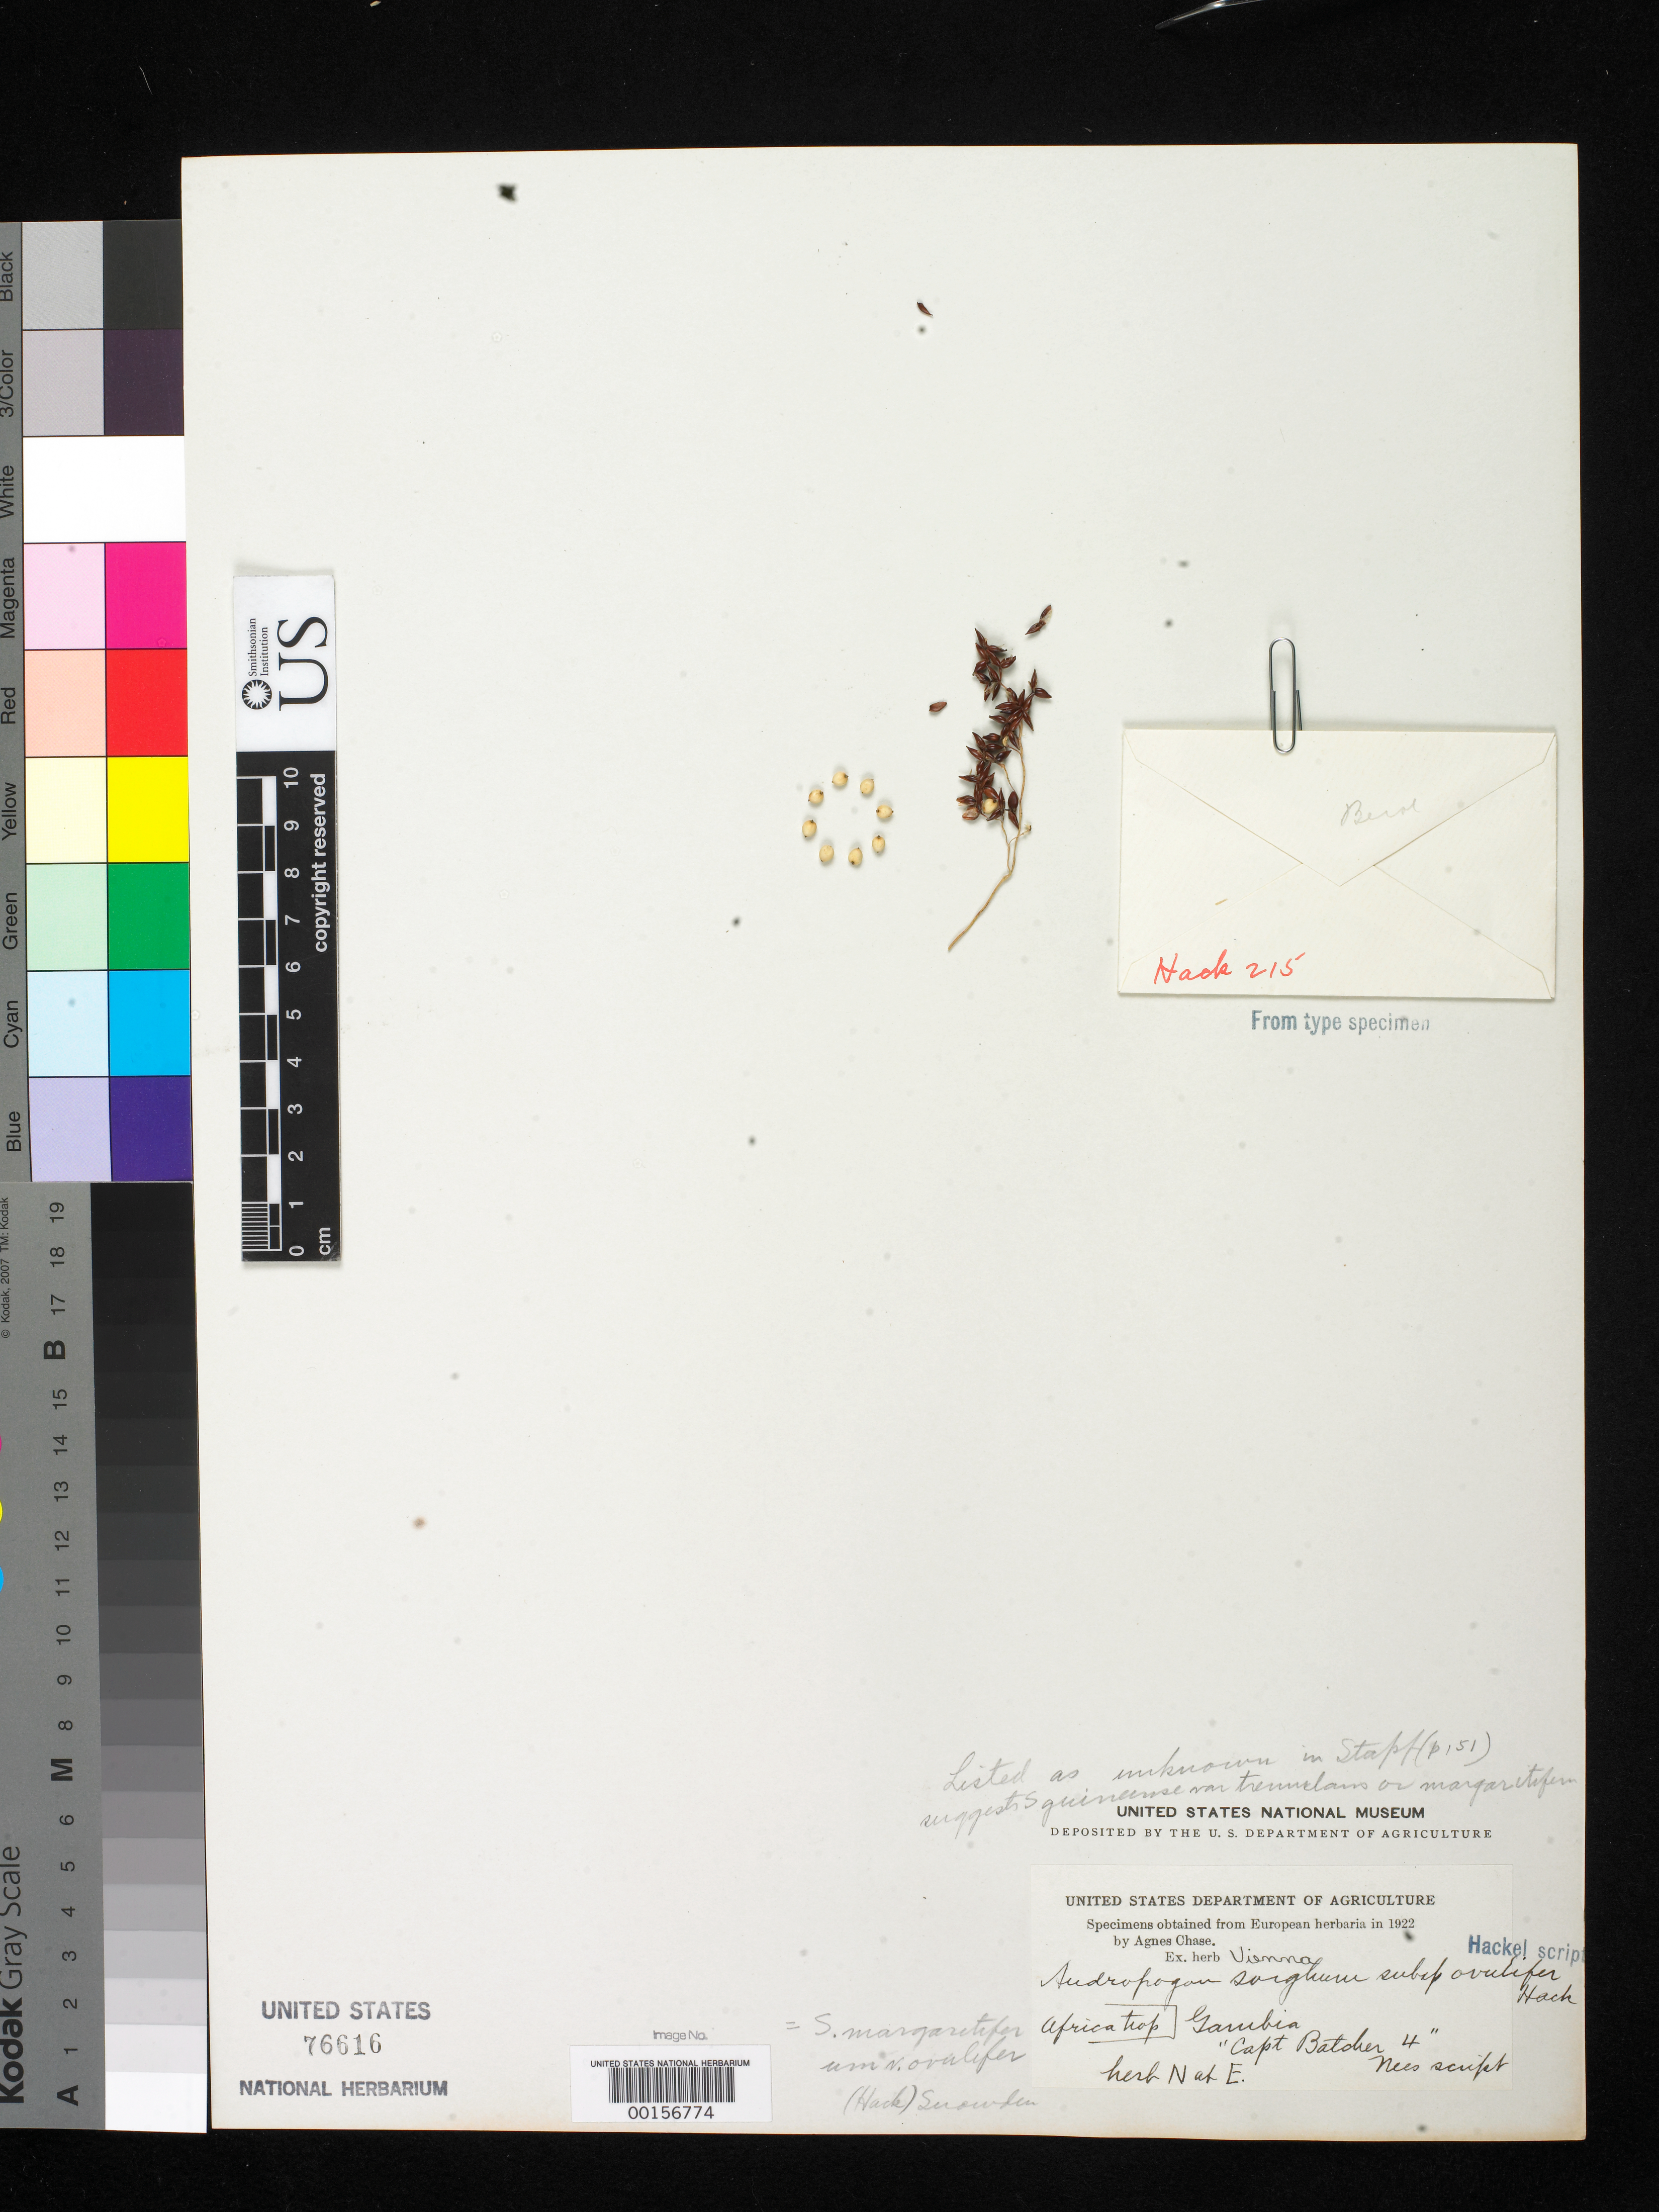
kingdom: Plantae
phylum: Tracheophyta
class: Liliopsida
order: Poales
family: Poaceae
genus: Andropogon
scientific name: Andropogon sorghum subsp. sativus var. ovulifer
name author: Hack. in A. DC.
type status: Type Fragment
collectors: ex herb. Nees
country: Gambia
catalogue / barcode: US 76616